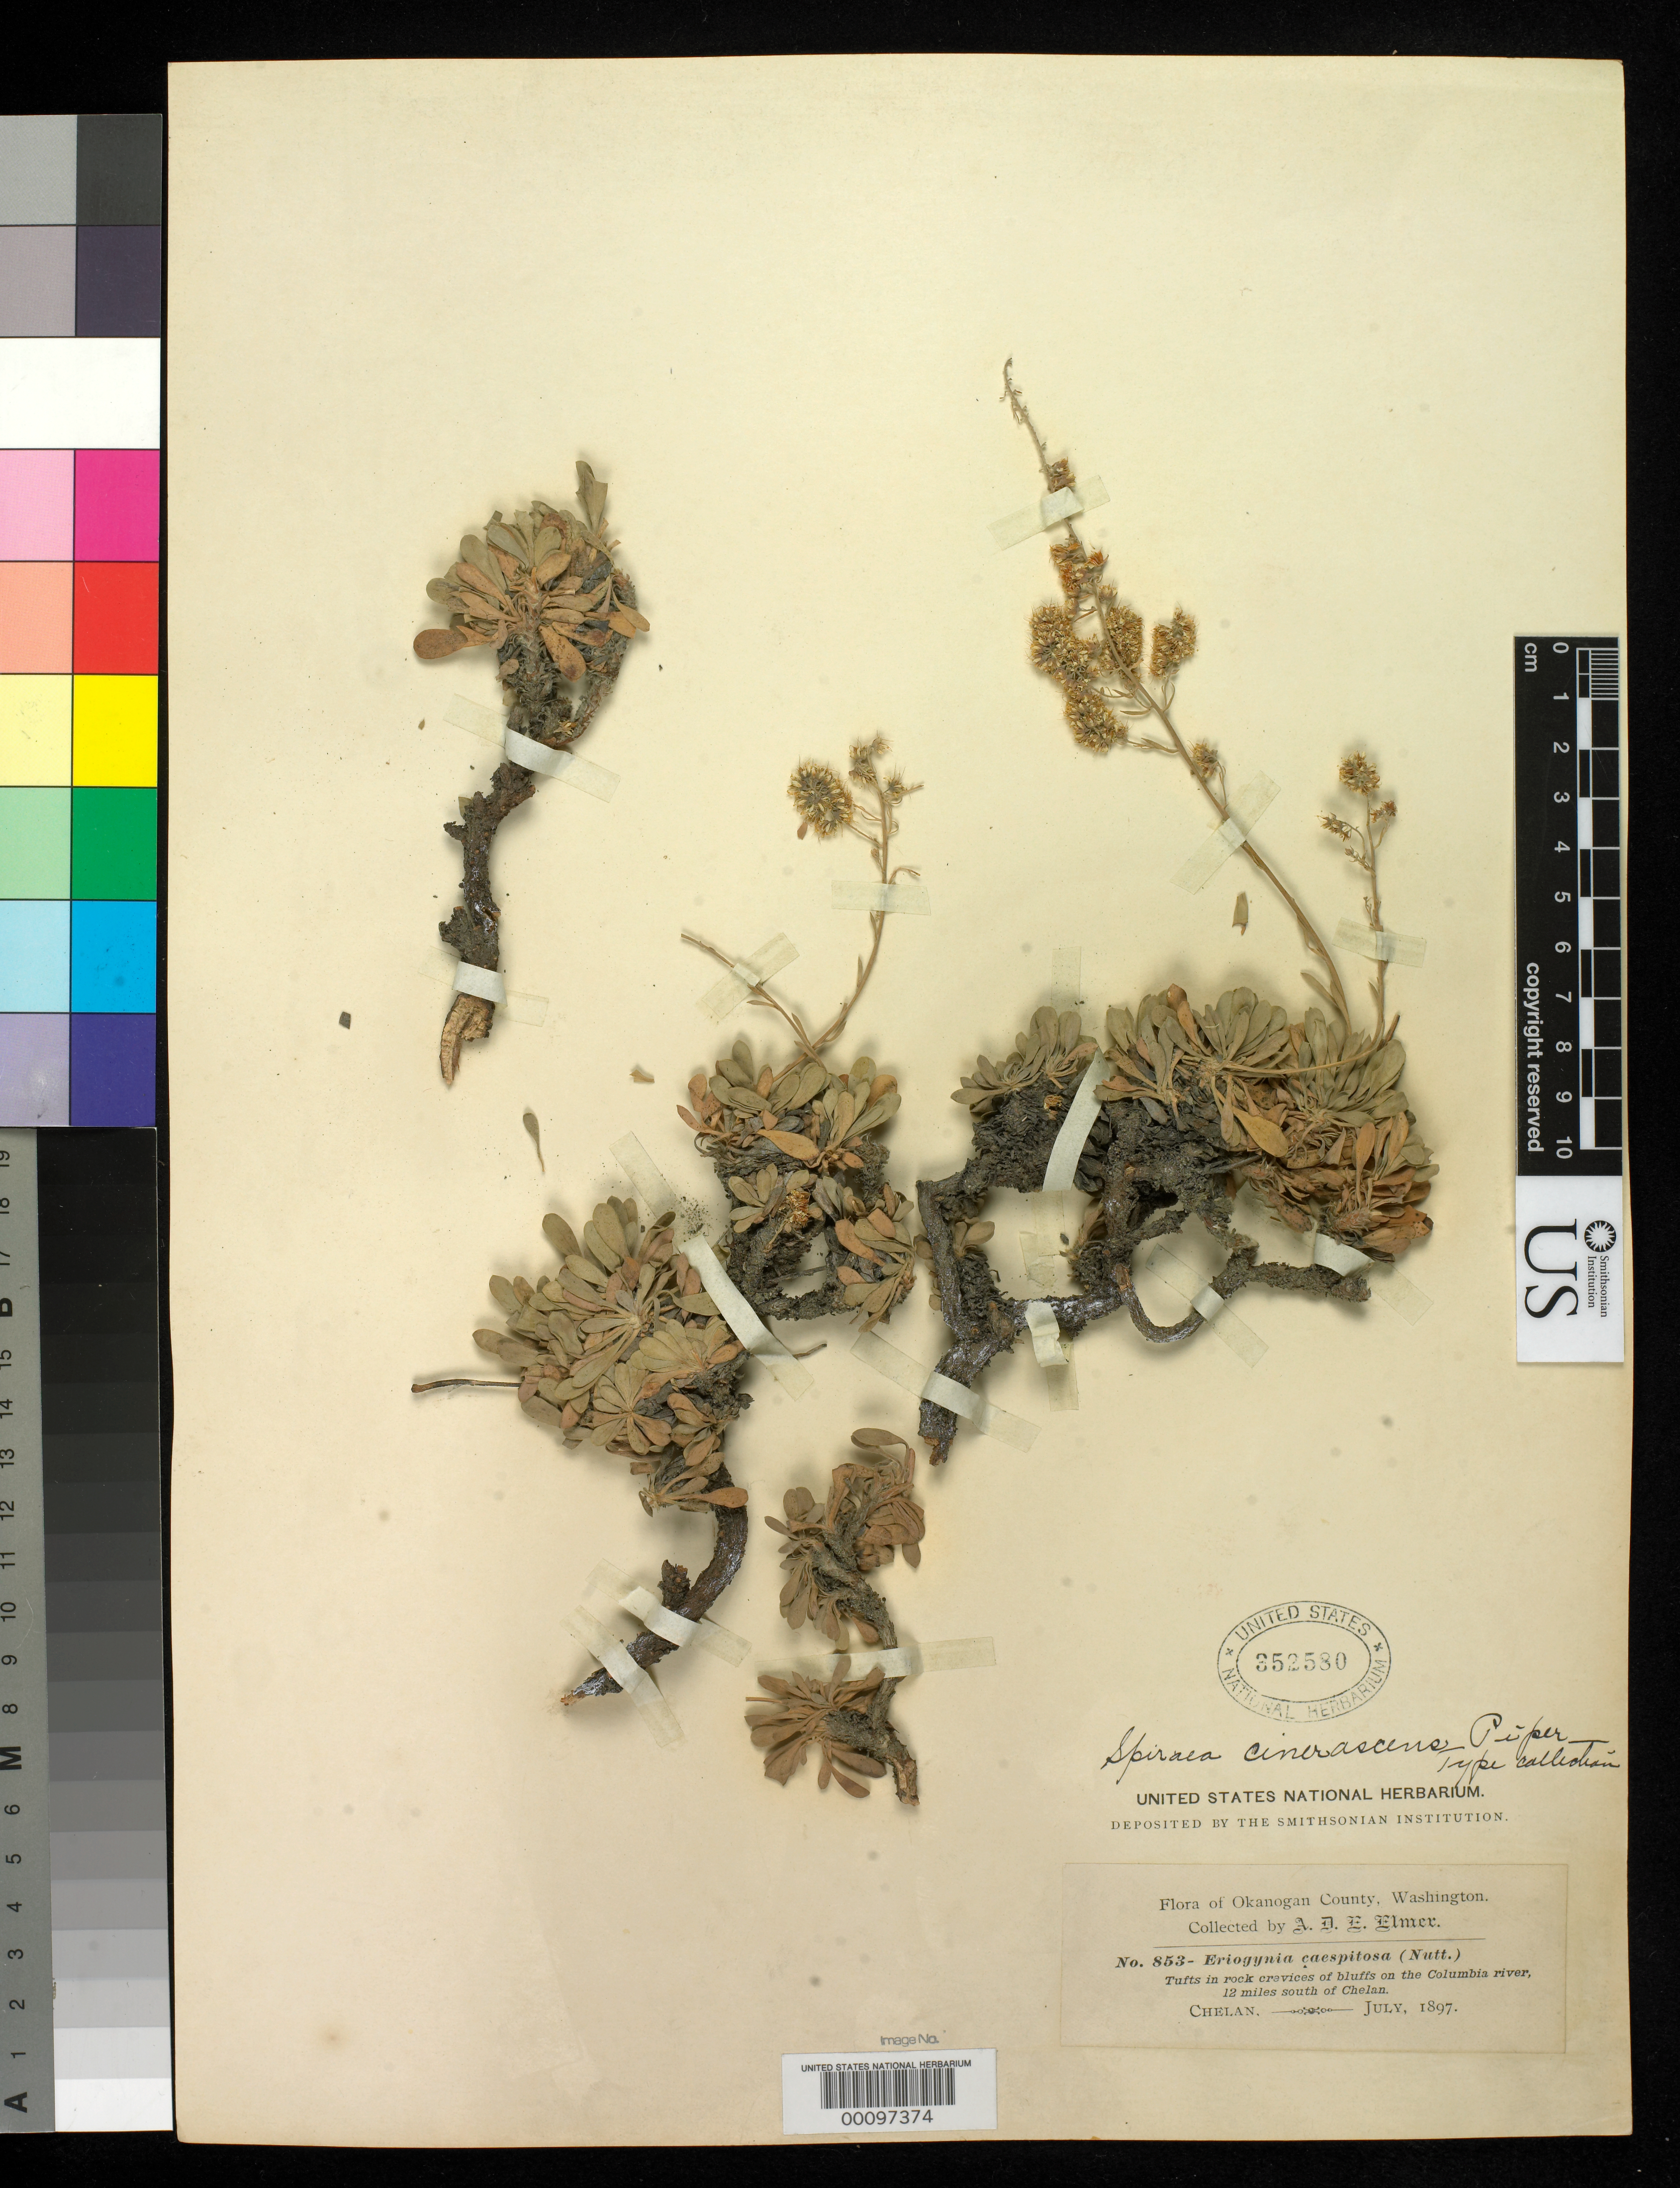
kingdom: Plantae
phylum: Tracheophyta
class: Magnoliopsida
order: Rosales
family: Rosaceae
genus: Spiraea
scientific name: Spiraea cinerascens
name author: Piper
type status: Isotype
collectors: A. D. E. Elmer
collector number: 853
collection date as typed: Jul 1897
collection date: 1897-07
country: United States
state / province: Washington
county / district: Chelan / Douglas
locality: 12 mi S of Chelan, bluffs of the Columbia River.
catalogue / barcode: US 352580